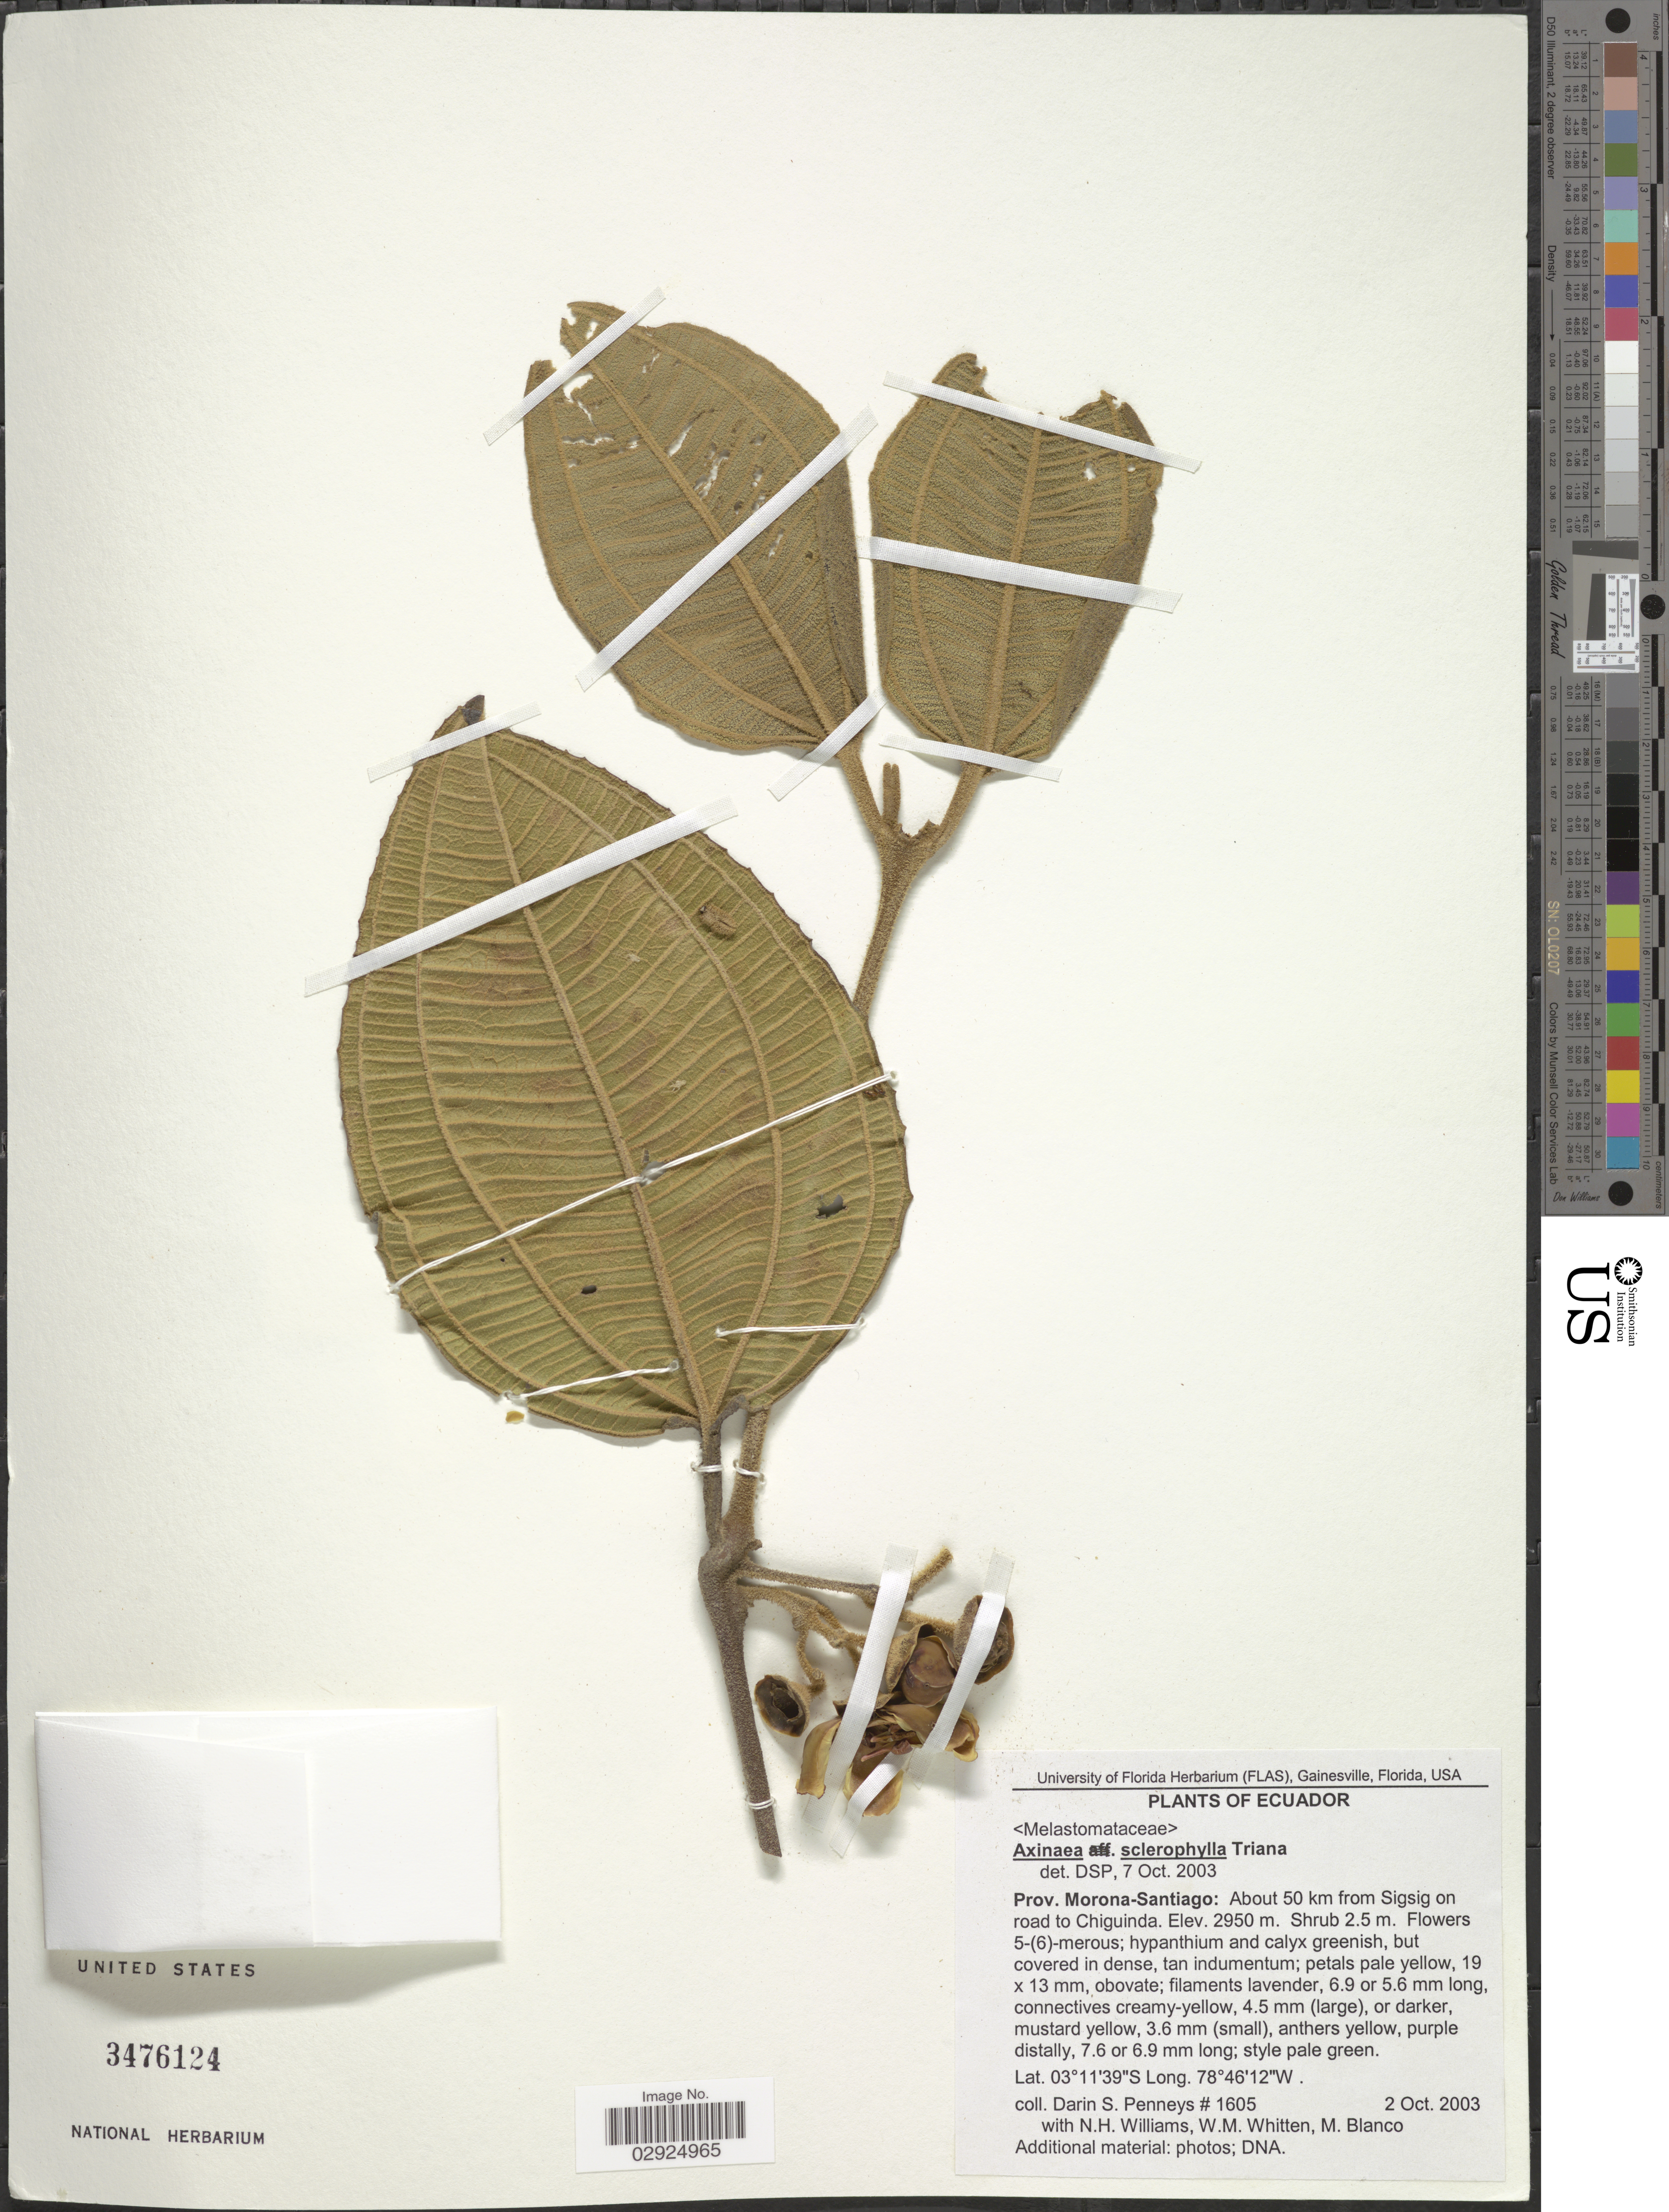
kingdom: Plantae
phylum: Tracheophyta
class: Magnoliopsida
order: Myrtales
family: Melastomataceae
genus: Axinaea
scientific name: Axinaea sclerophylla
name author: Triana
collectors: D. S. Penneys, N. H. Williams, W. M. Whitten & M. Blanco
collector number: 1605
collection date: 2003-10-02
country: Ecuador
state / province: Morona-Santiago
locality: About 50 km from Sigsig on road to Chiguinda.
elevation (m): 2950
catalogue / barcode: US 3476124